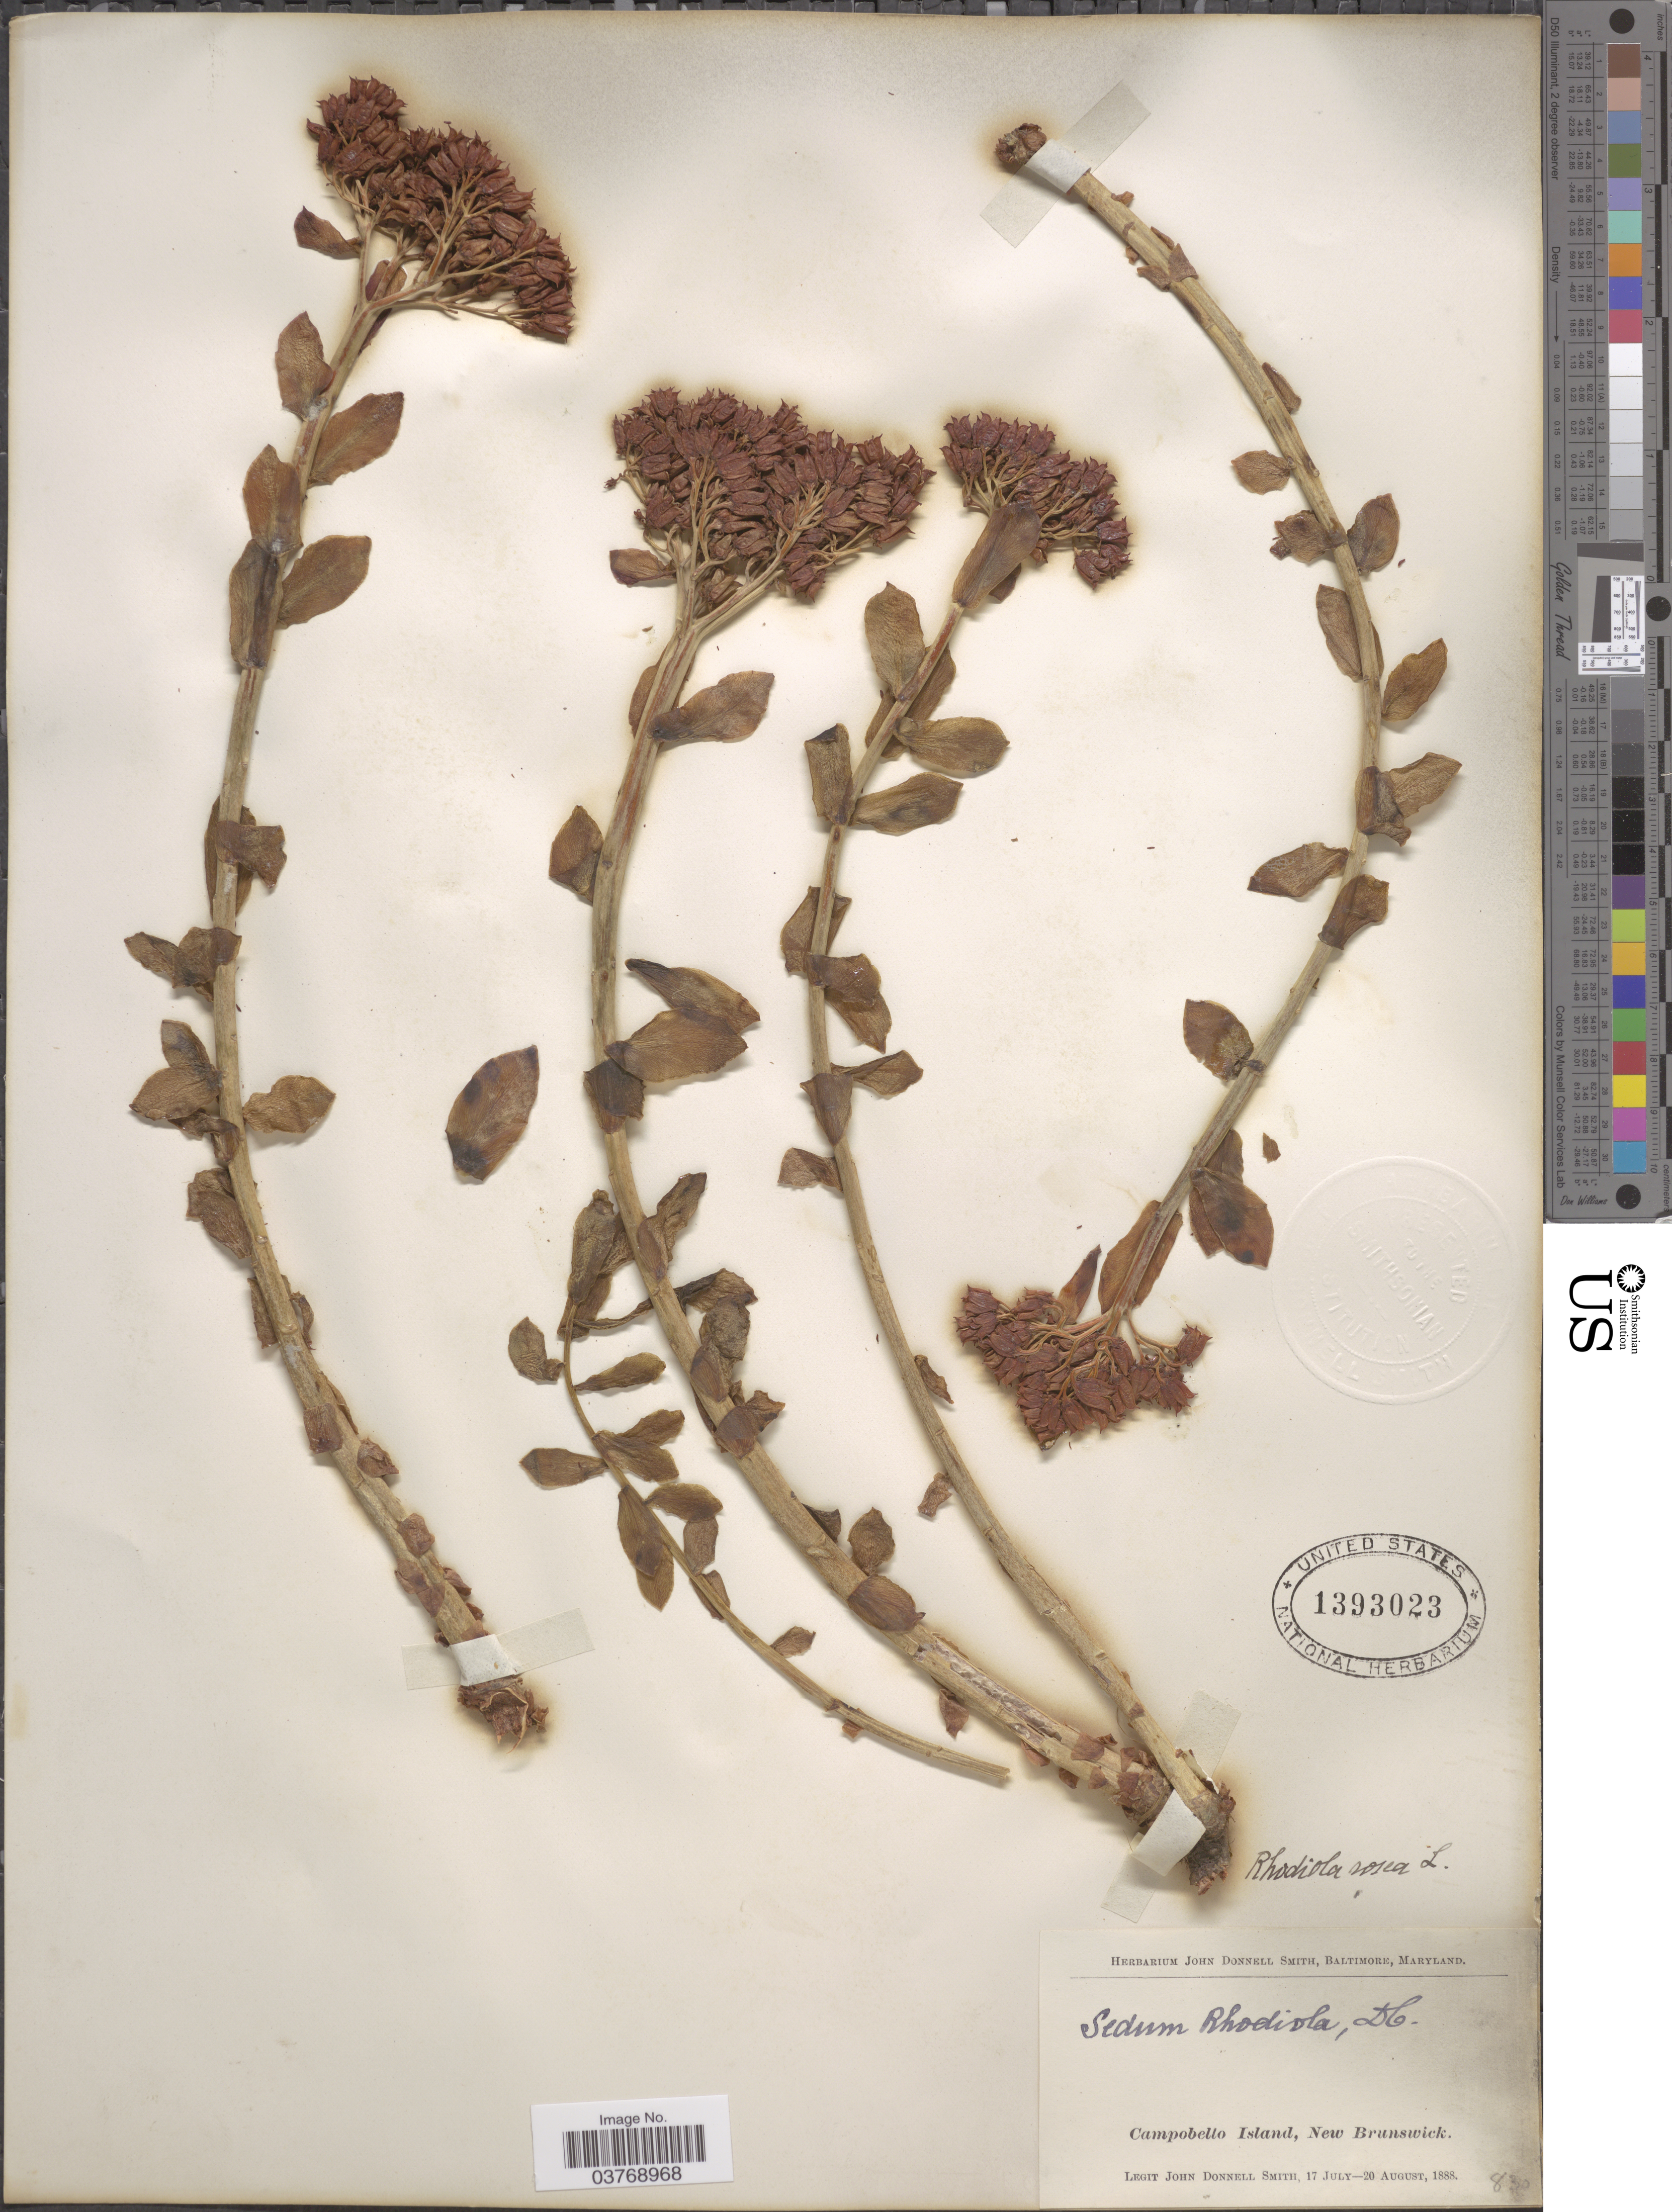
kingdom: Plantae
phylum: Tracheophyta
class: Magnoliopsida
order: Saxifragales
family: Crassulaceae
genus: Rhodiola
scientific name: Rhodiola rosea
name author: L.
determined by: Strong, Mark T., (BOT), Smithsonian Institution - National Museum of Natural History (UNITED STATES)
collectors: J. Donnell Smith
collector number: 830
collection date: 1888-07-17/1888-08-20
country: Canada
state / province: New Brunswick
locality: Campobello Island.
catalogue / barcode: US 1393023